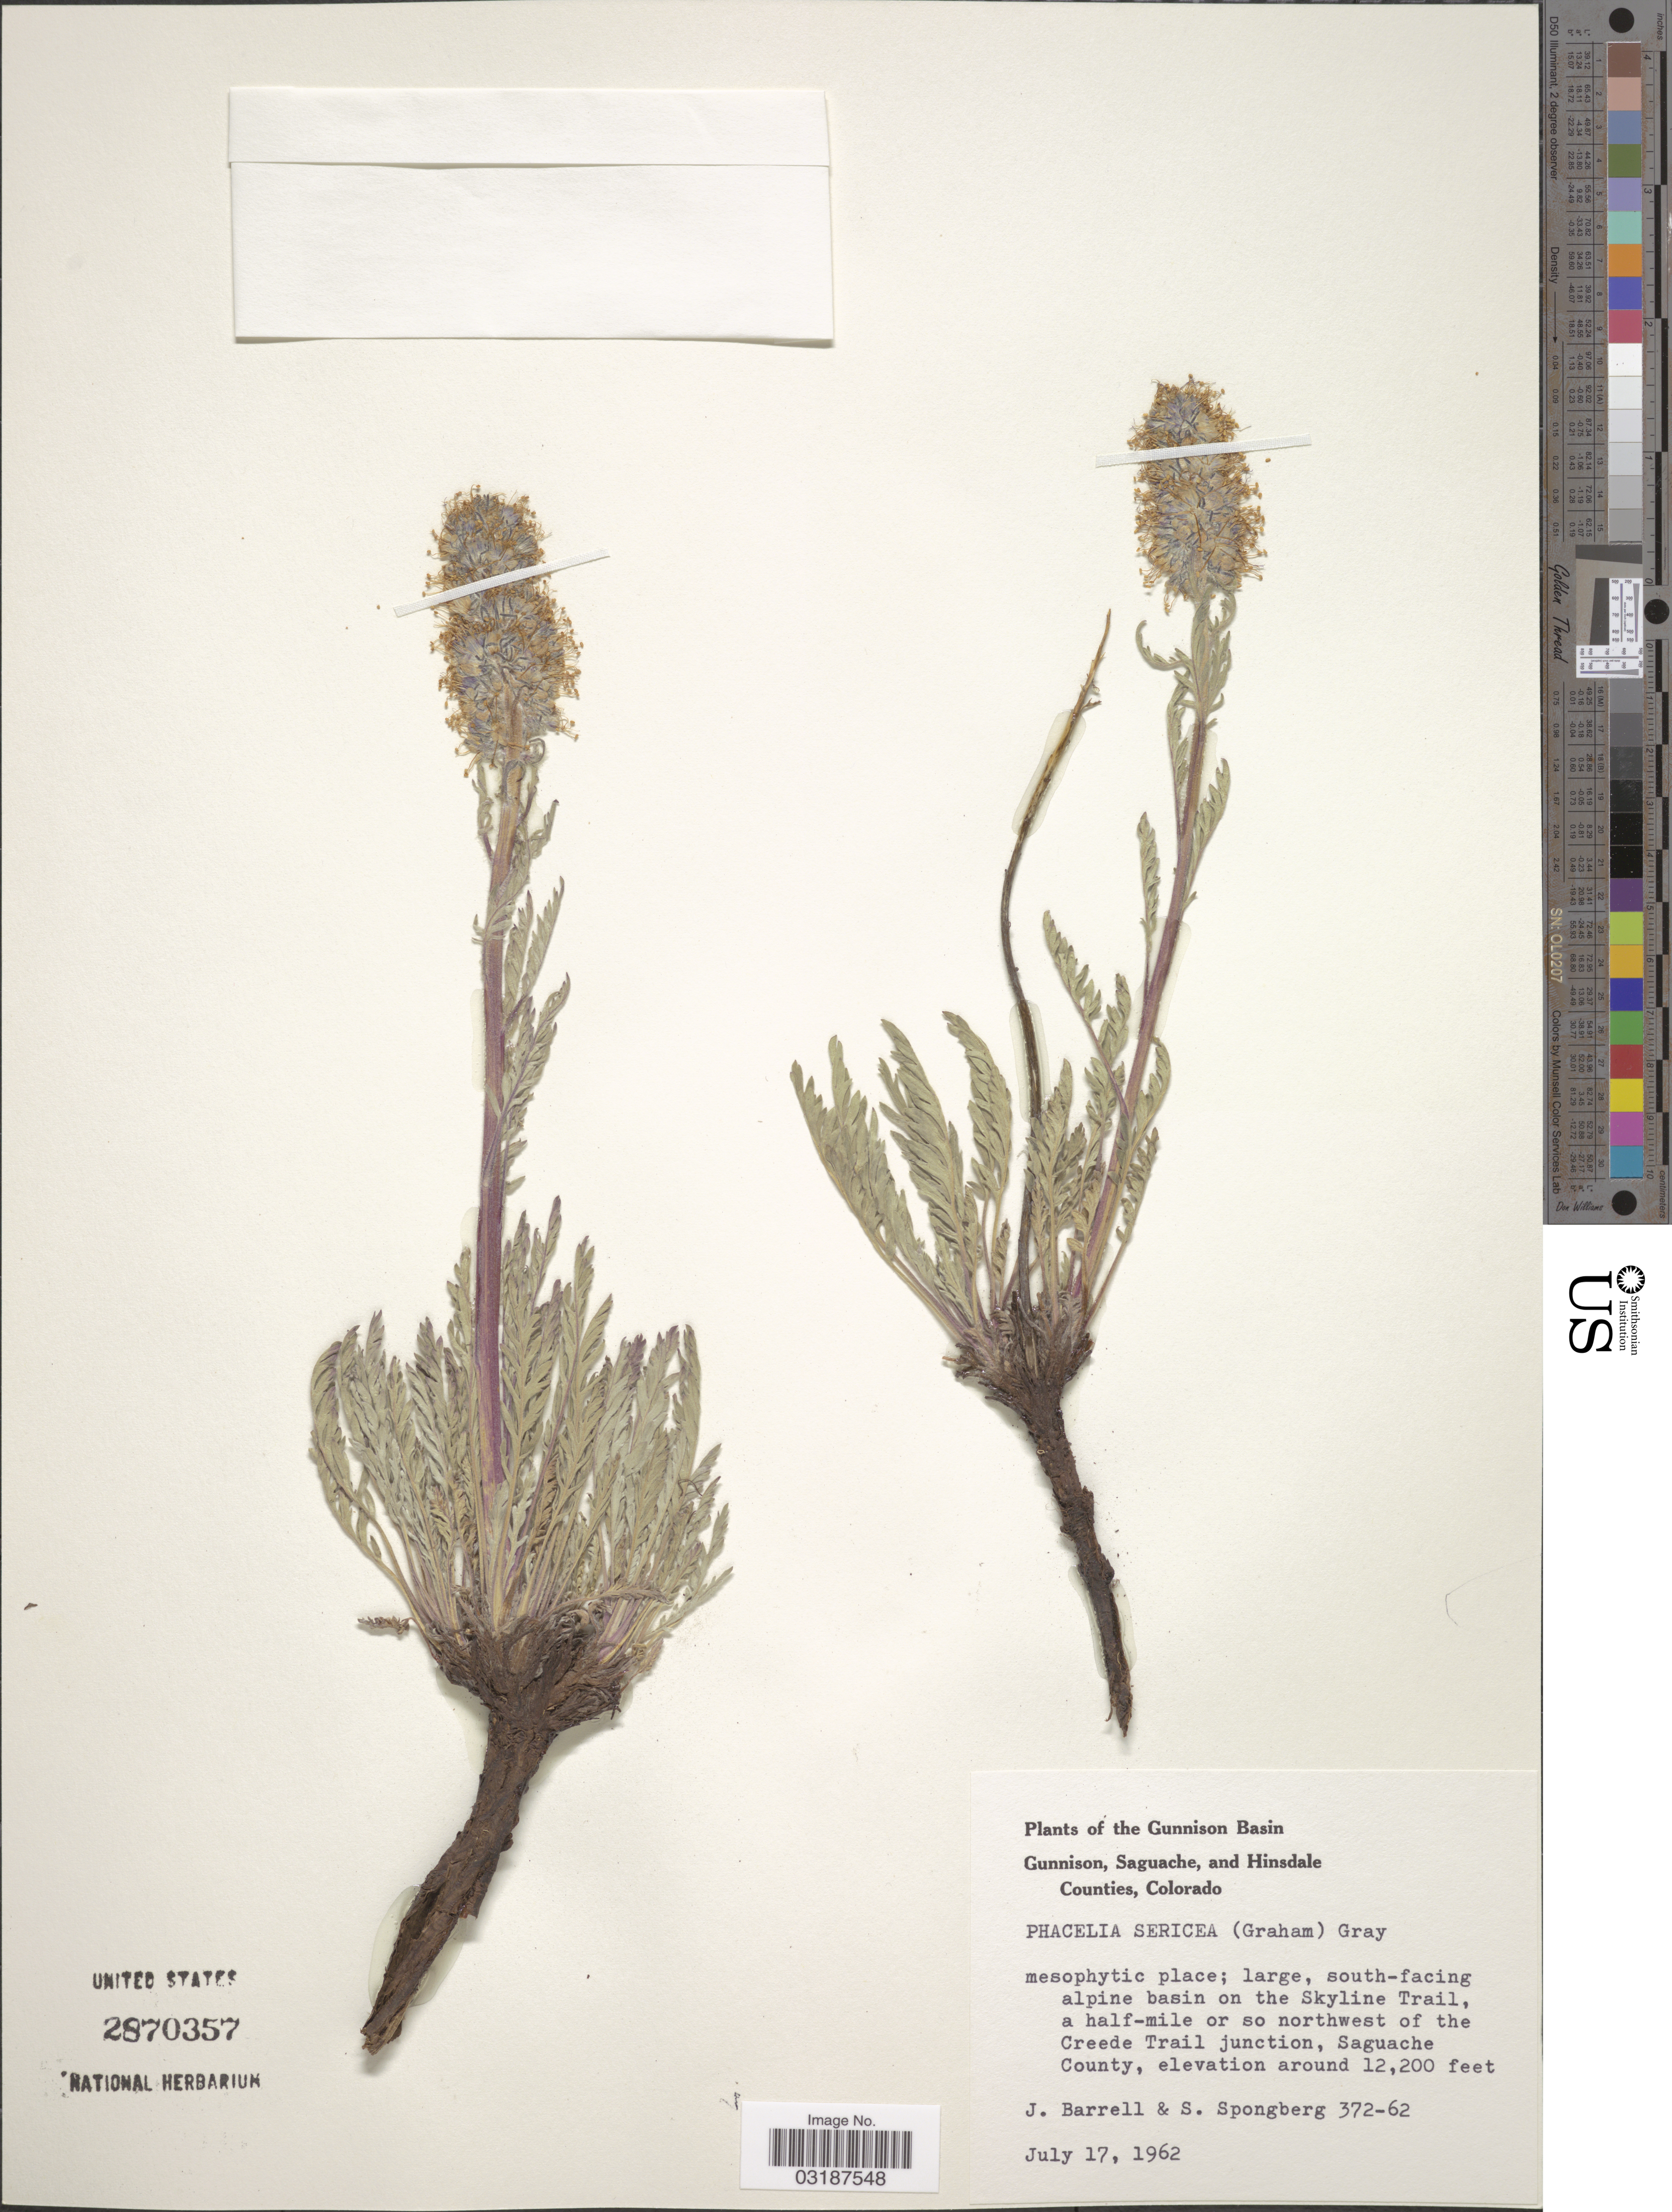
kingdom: Plantae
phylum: Tracheophyta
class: Magnoliopsida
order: Boraginales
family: Hydrophyllaceae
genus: Phacelia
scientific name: Phacelia sericea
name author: (Graham) A. Gray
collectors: J. Barrell & S. A.Spongberg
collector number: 372-62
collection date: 1962-07-17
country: United States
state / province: Colorado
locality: The Gunnison Basin. Large, south-facing alpine basin on the Skyline Trail, a half-mile or so northwest of the Creede Trail junction, Saguache County.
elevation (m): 3719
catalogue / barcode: US 2870357